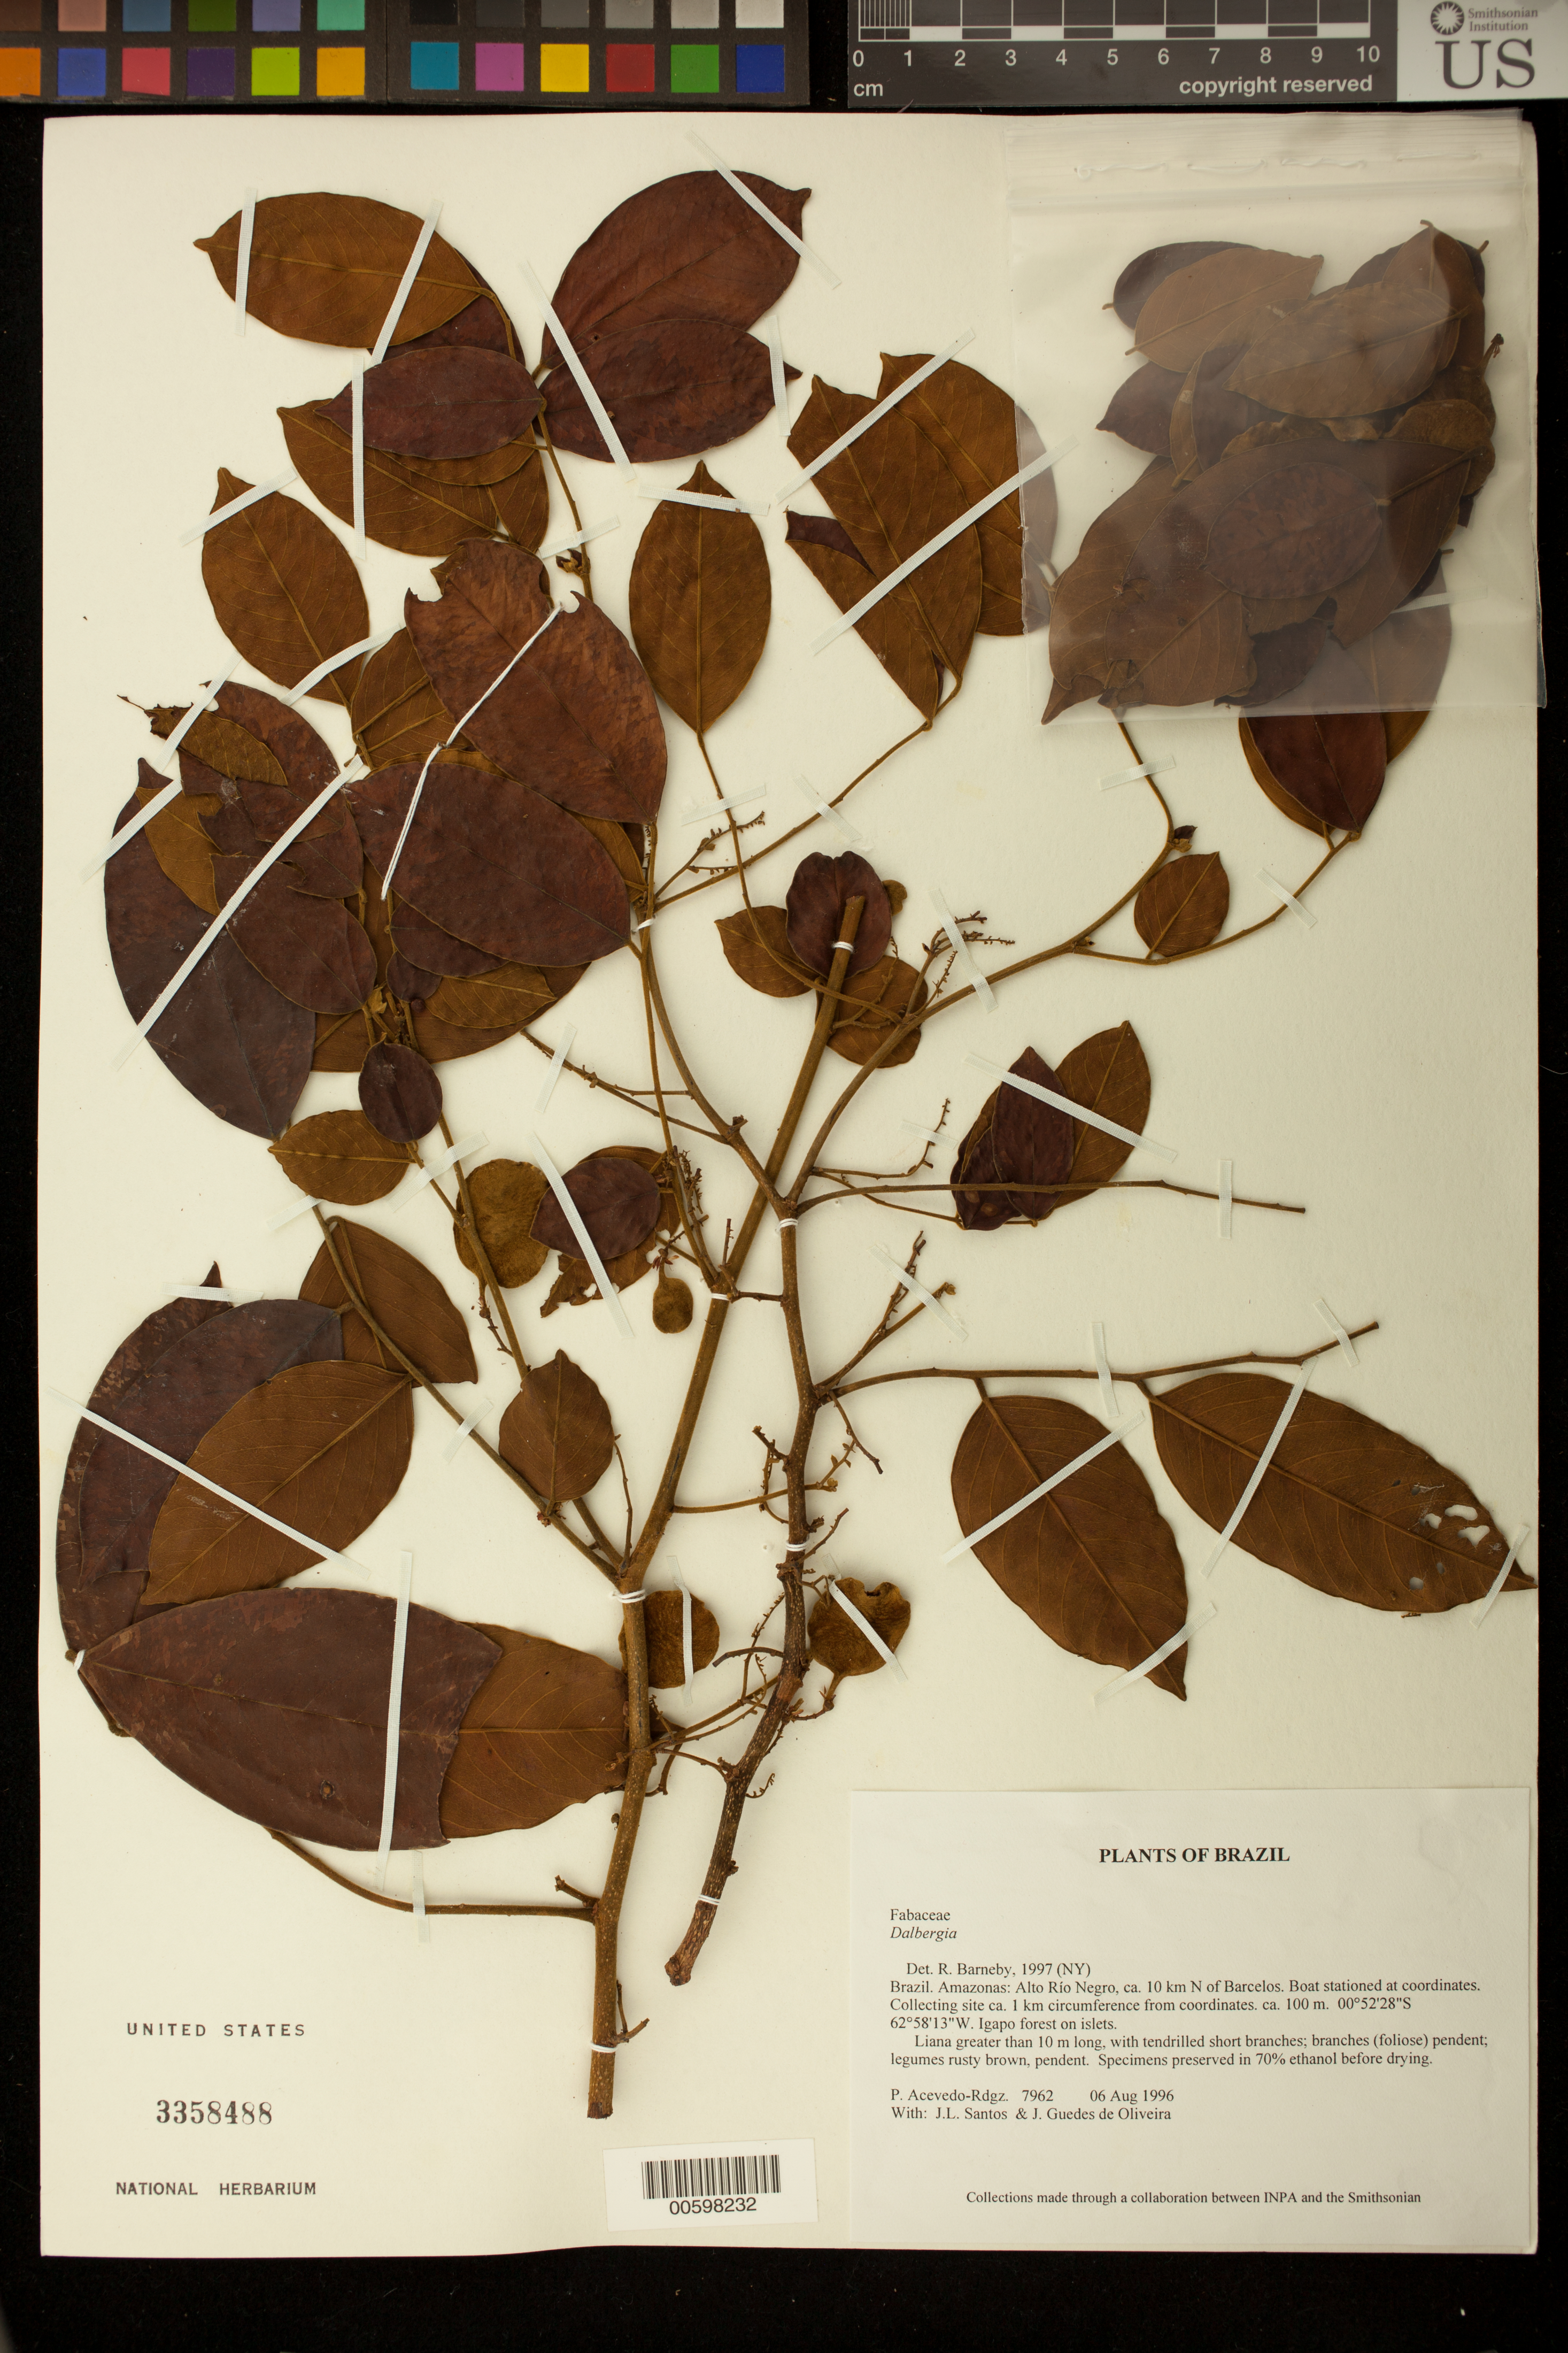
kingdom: Plantae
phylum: Tracheophyta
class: Magnoliopsida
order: Fabales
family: Fabaceae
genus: Dalbergia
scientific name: Dalbergia riedelii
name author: (Benth.) Sandwith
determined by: Carvalho, A. M. V. d.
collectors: P. Acevedo-Rodr., J. L. Santos & J. Guedes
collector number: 7962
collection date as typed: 06 Aug 1996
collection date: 1996-08-06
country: Brazil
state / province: Amazonas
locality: Amazonas: Alto Río Negro, ca. 10 km N of Barcelos. Boat stationed at coordinates. Collecting site ca. 1 km circumference from coordinates.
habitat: Igapo forest on islets.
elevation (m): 100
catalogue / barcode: US 3358488